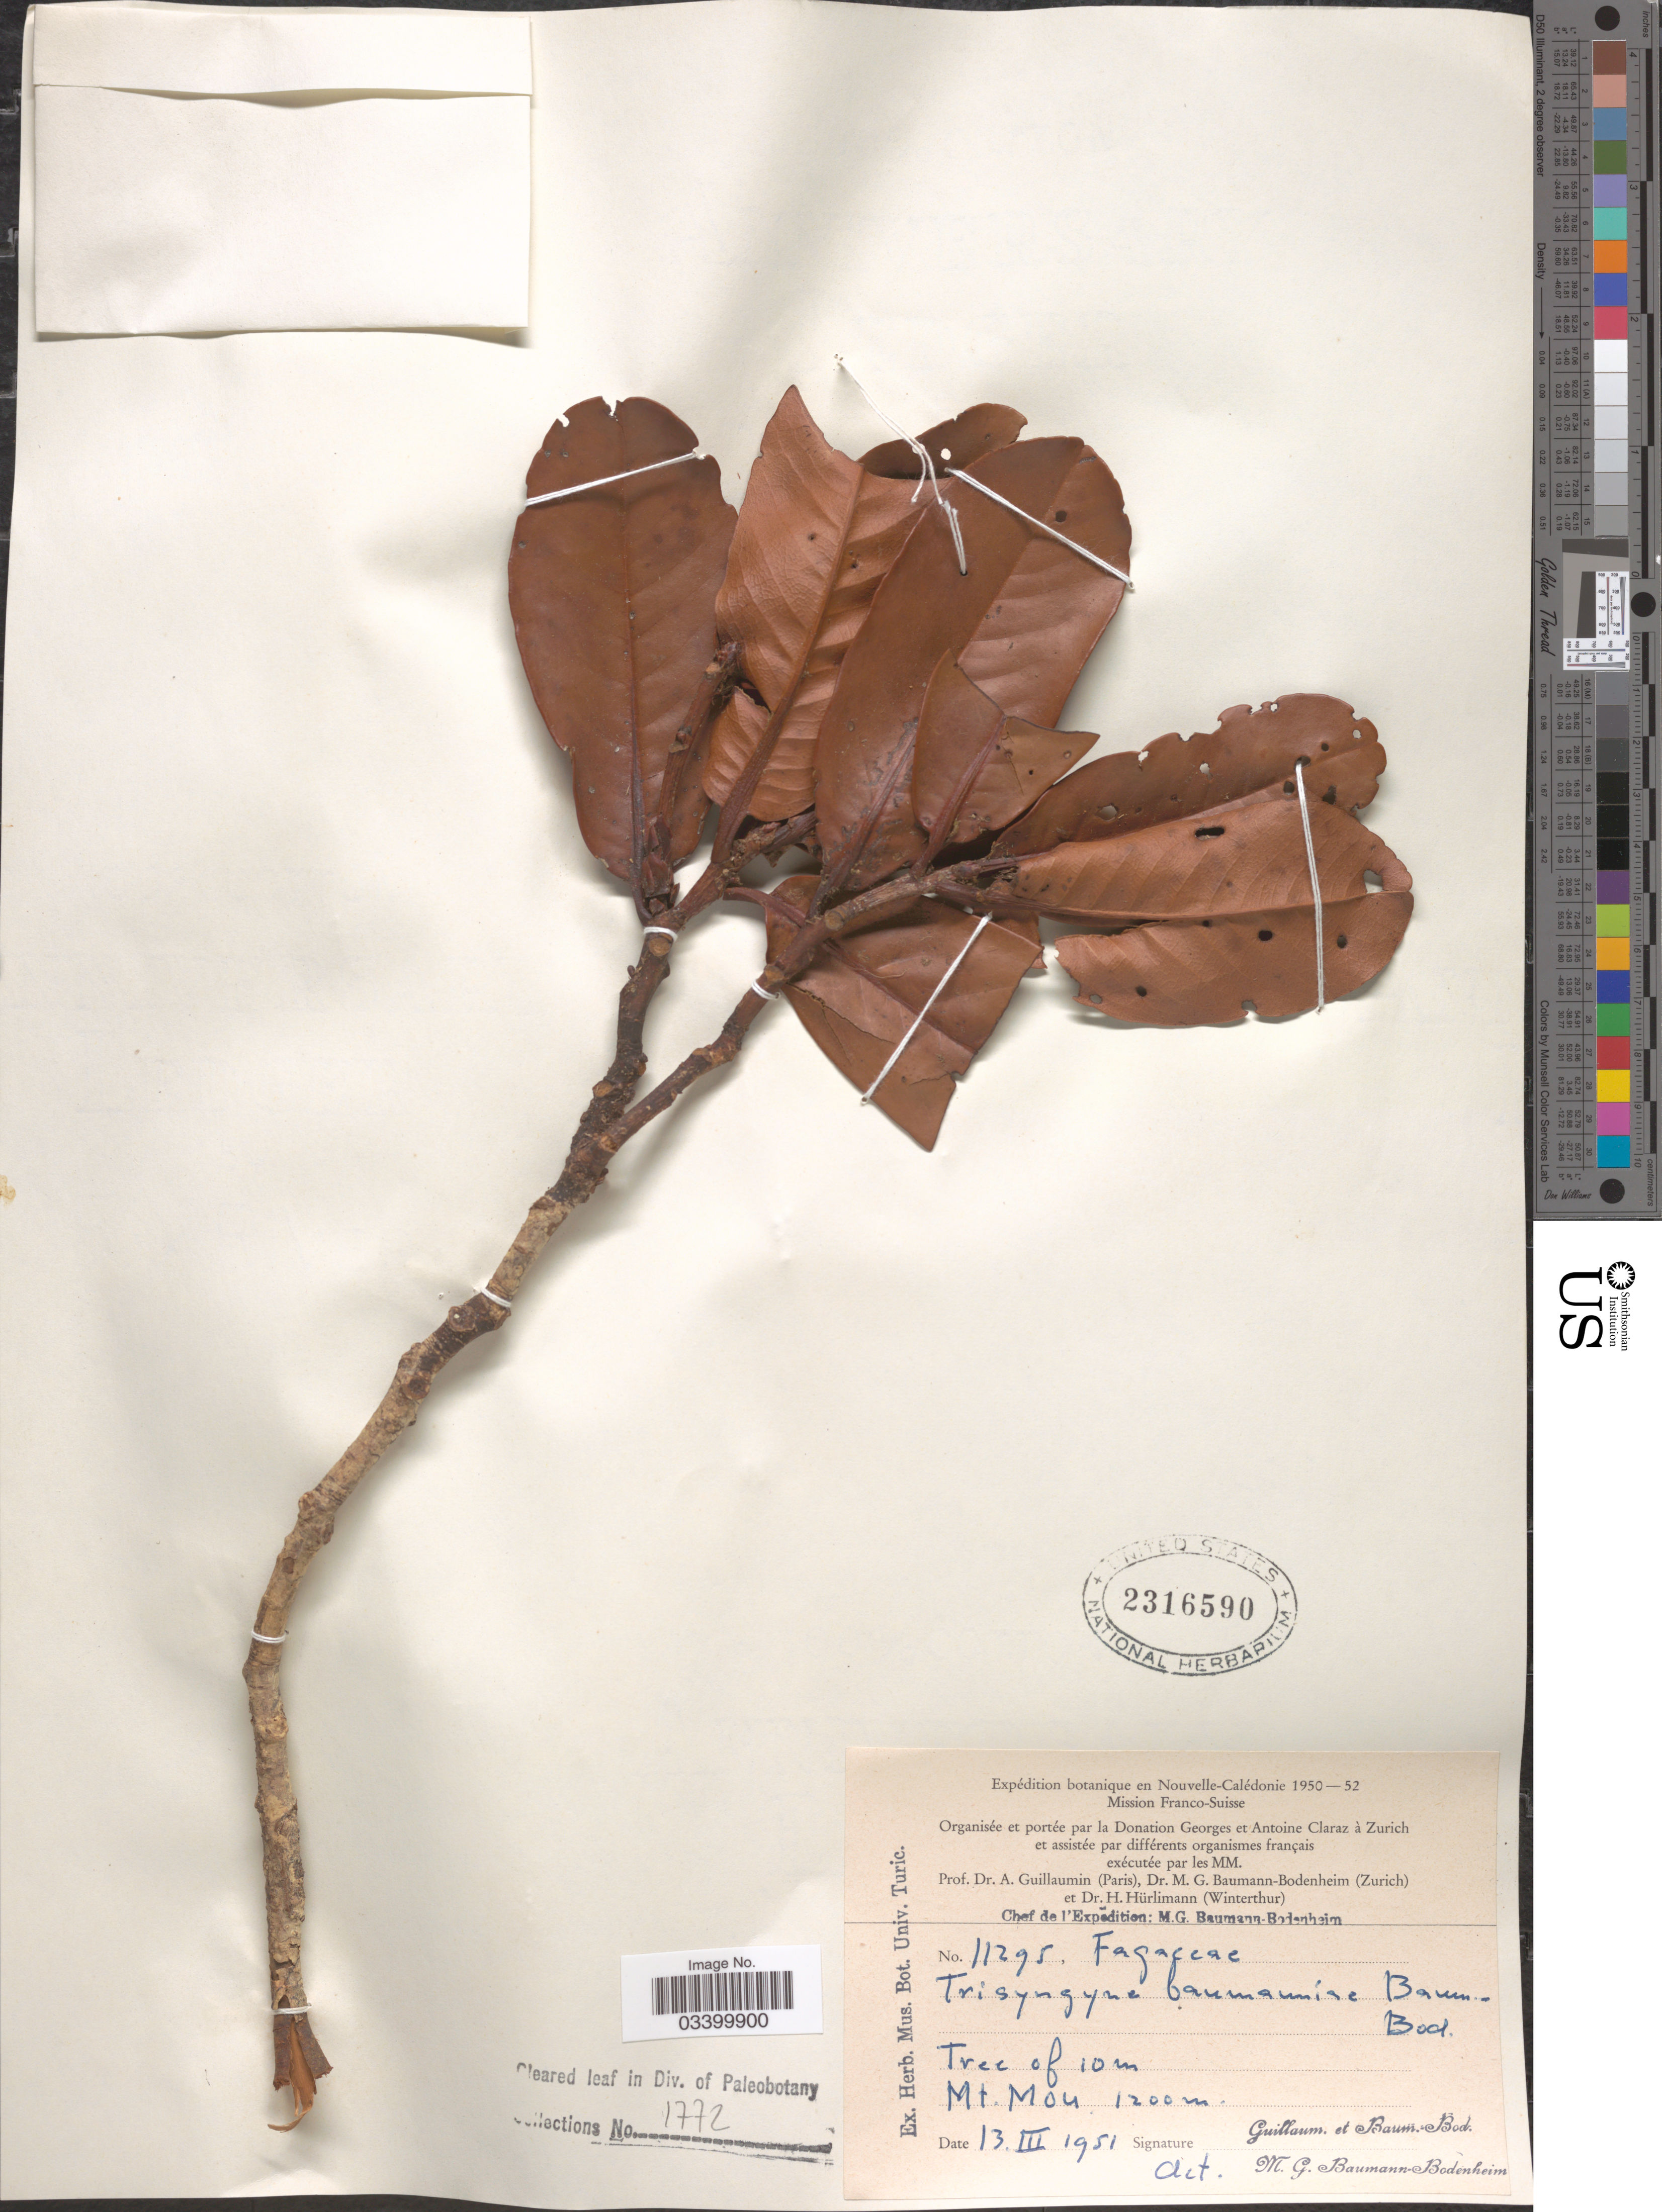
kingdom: Plantae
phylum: Tracheophyta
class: Magnoliopsida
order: Fagales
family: Nothofagaceae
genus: Nothofagus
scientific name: Nothofagus baumanniae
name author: (Baum.-Bod.) Steenis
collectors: A. Guillaumin & M. G. Baumann-Bodenheim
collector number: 11295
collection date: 1951-03-13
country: New Caledonia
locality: Nouvelle-Calédonie. Mt. Mou.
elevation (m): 1200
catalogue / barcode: US 2316590